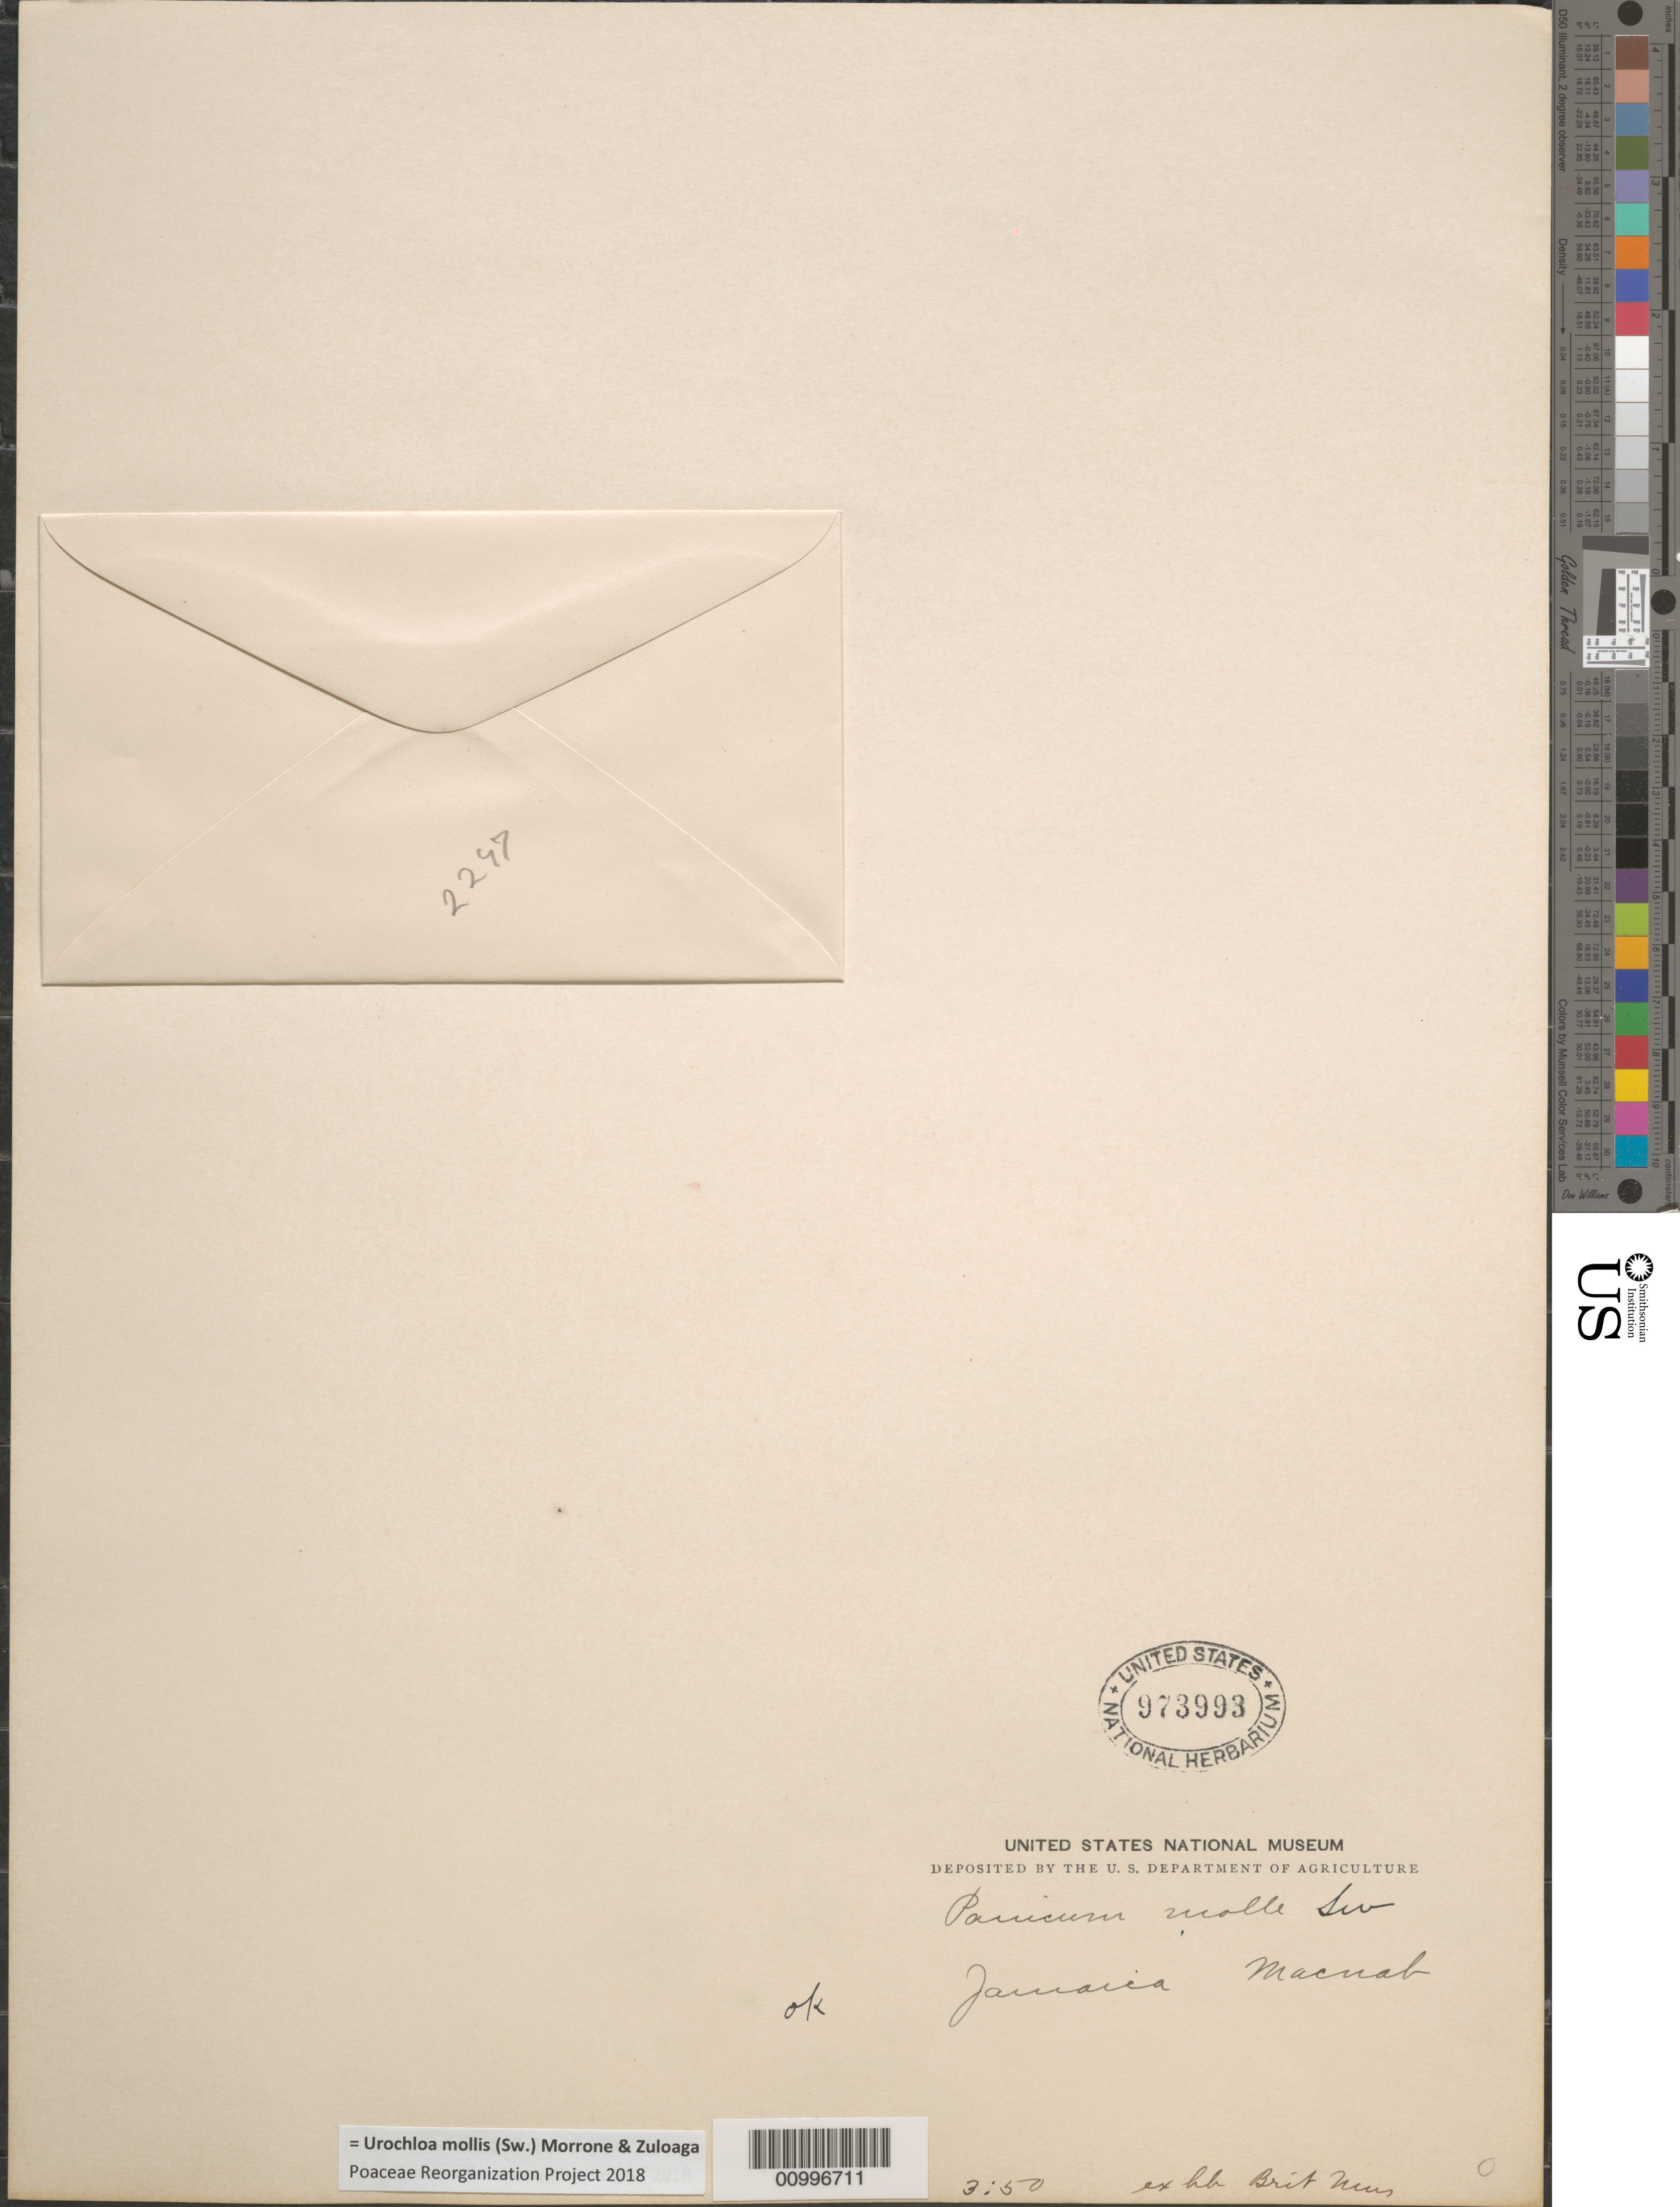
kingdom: Plantae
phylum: Tracheophyta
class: Liliopsida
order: Poales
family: Poaceae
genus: Brachiaria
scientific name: Brachiaria mollis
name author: (Sw.) Parodi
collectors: Macnab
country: Jamaica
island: Jamaica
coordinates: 0 N, 0 E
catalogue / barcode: US 973993